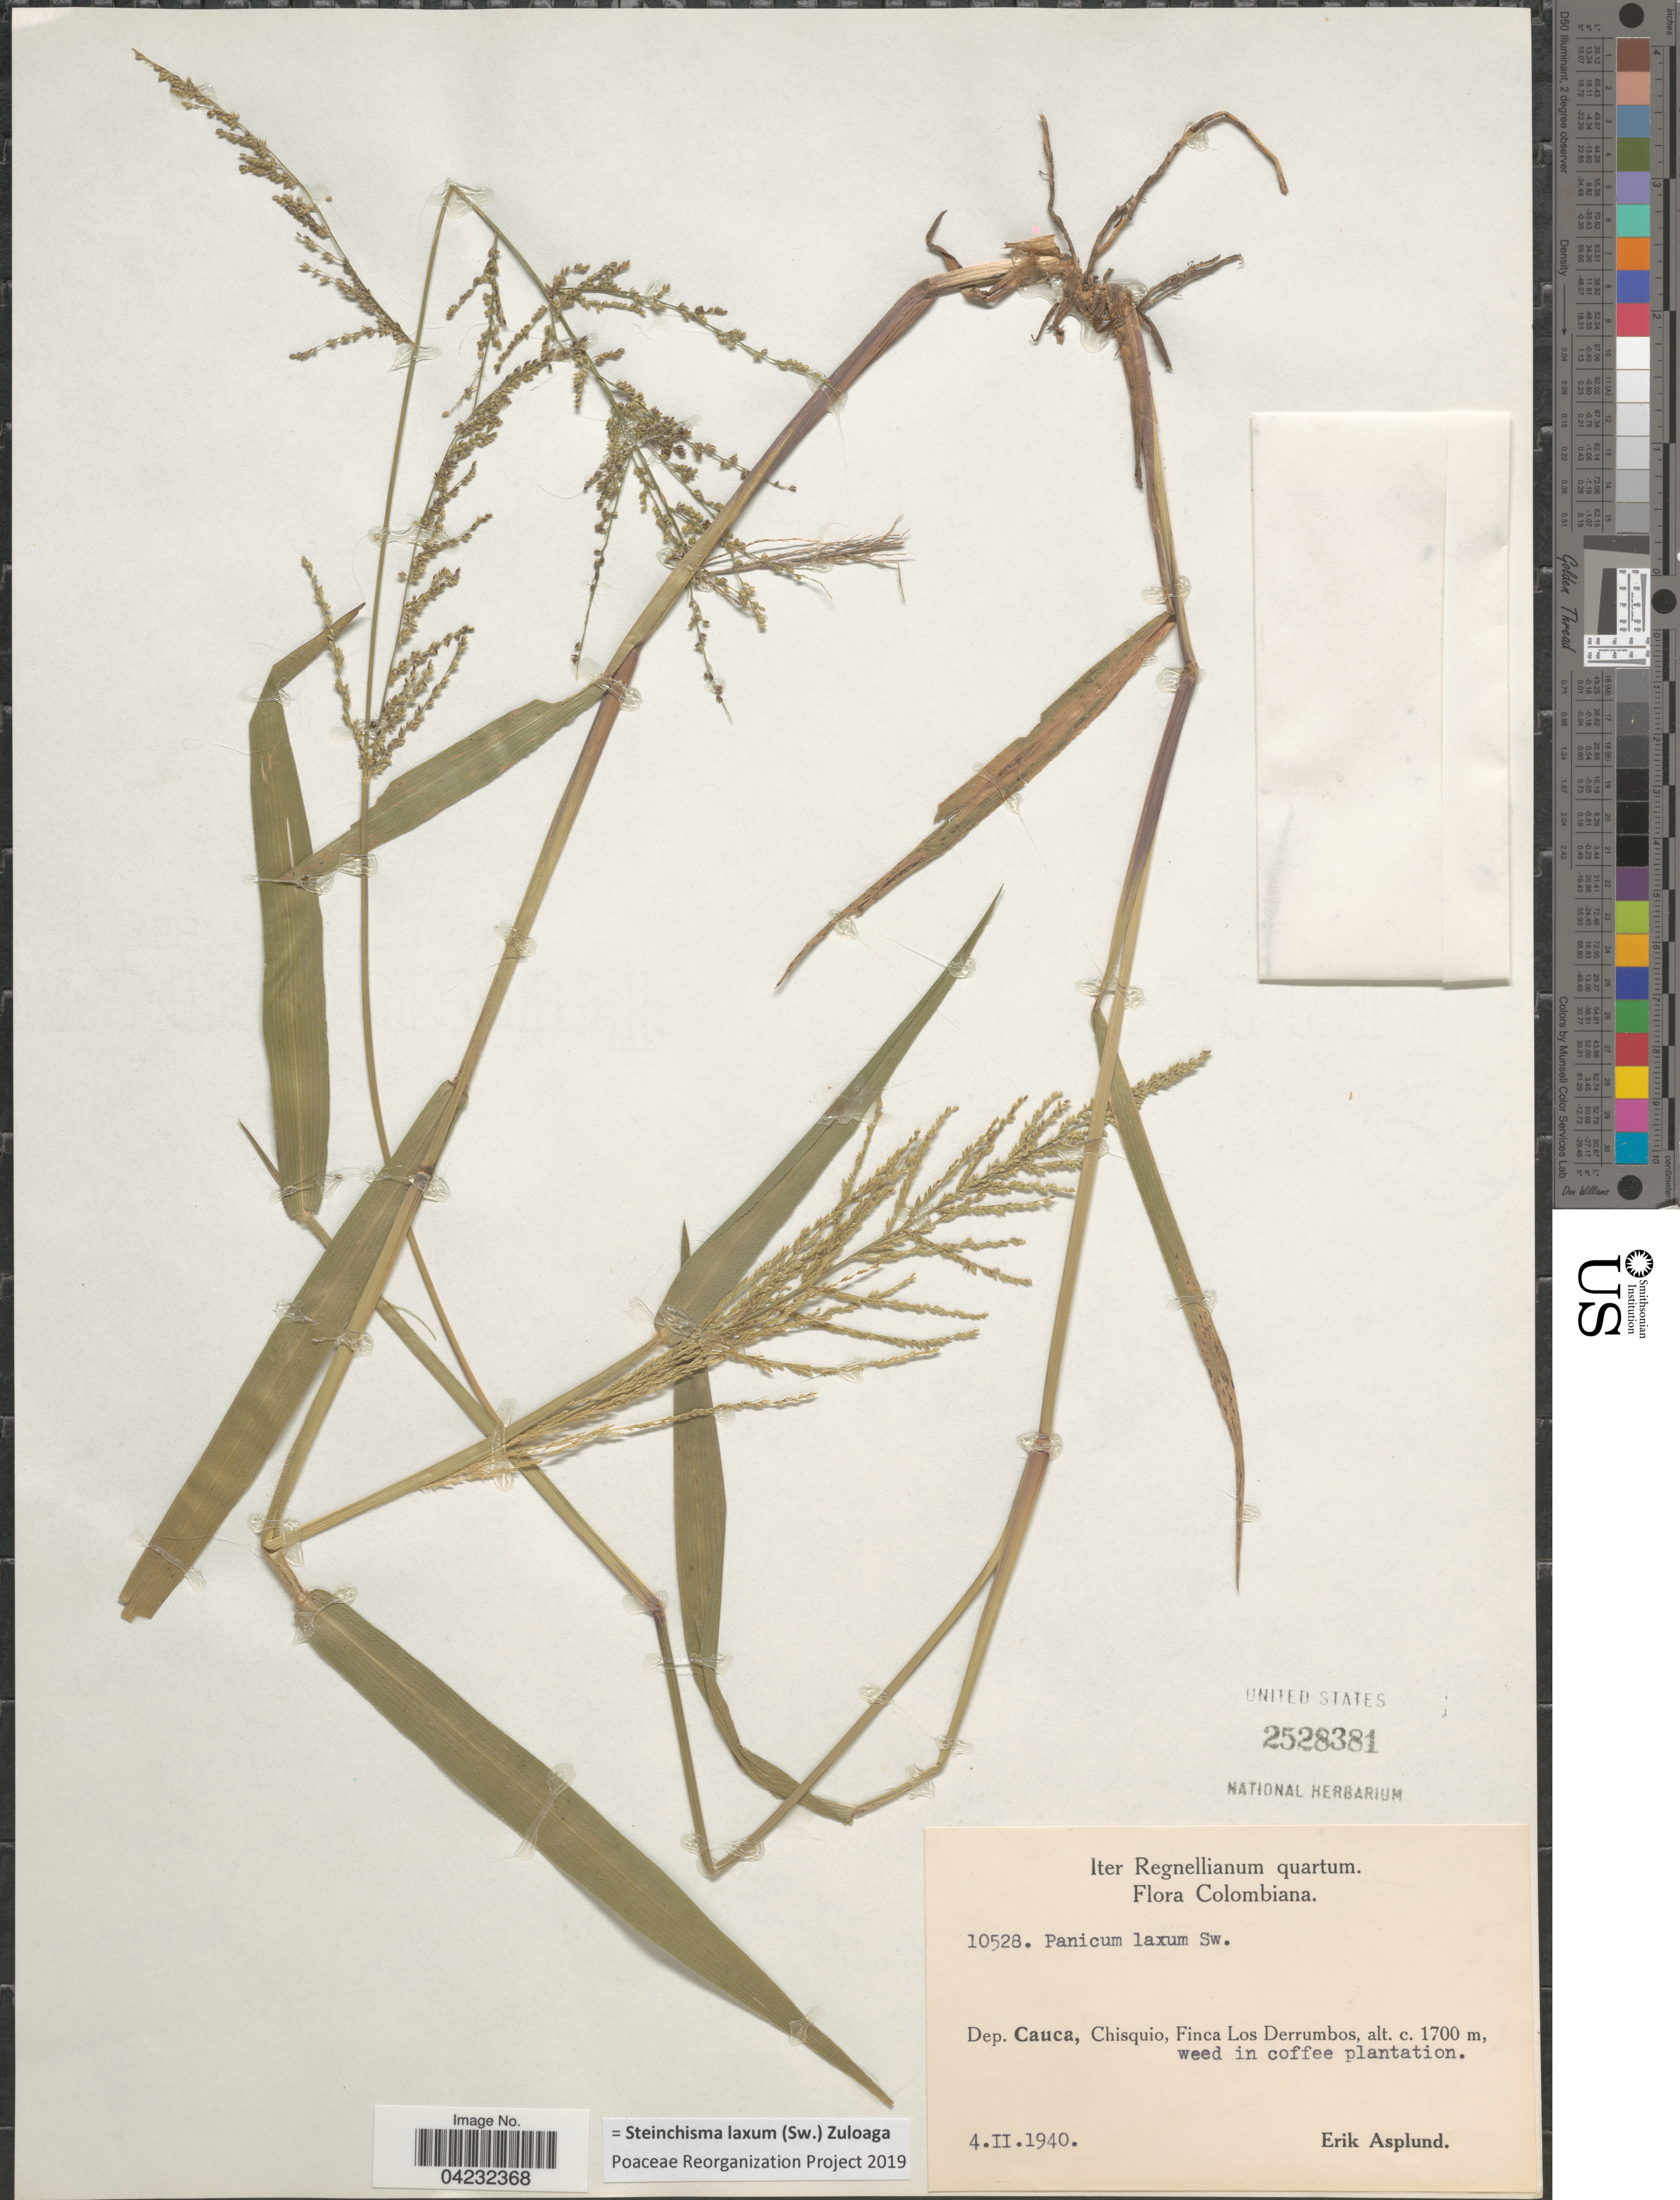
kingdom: Plantae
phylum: Tracheophyta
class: Liliopsida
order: Poales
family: Poaceae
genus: Steinchisma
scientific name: Steinchisma laxum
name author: (Sw.) Zuloaga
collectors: E. Asplund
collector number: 10528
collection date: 1940-02-04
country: Colombia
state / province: Cauca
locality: Iter Regnellianum quartum. Dep. Cauca, Chisquio, Finca Los Derrumbos, weed in coffee plantation.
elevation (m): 1700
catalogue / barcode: US 2528381